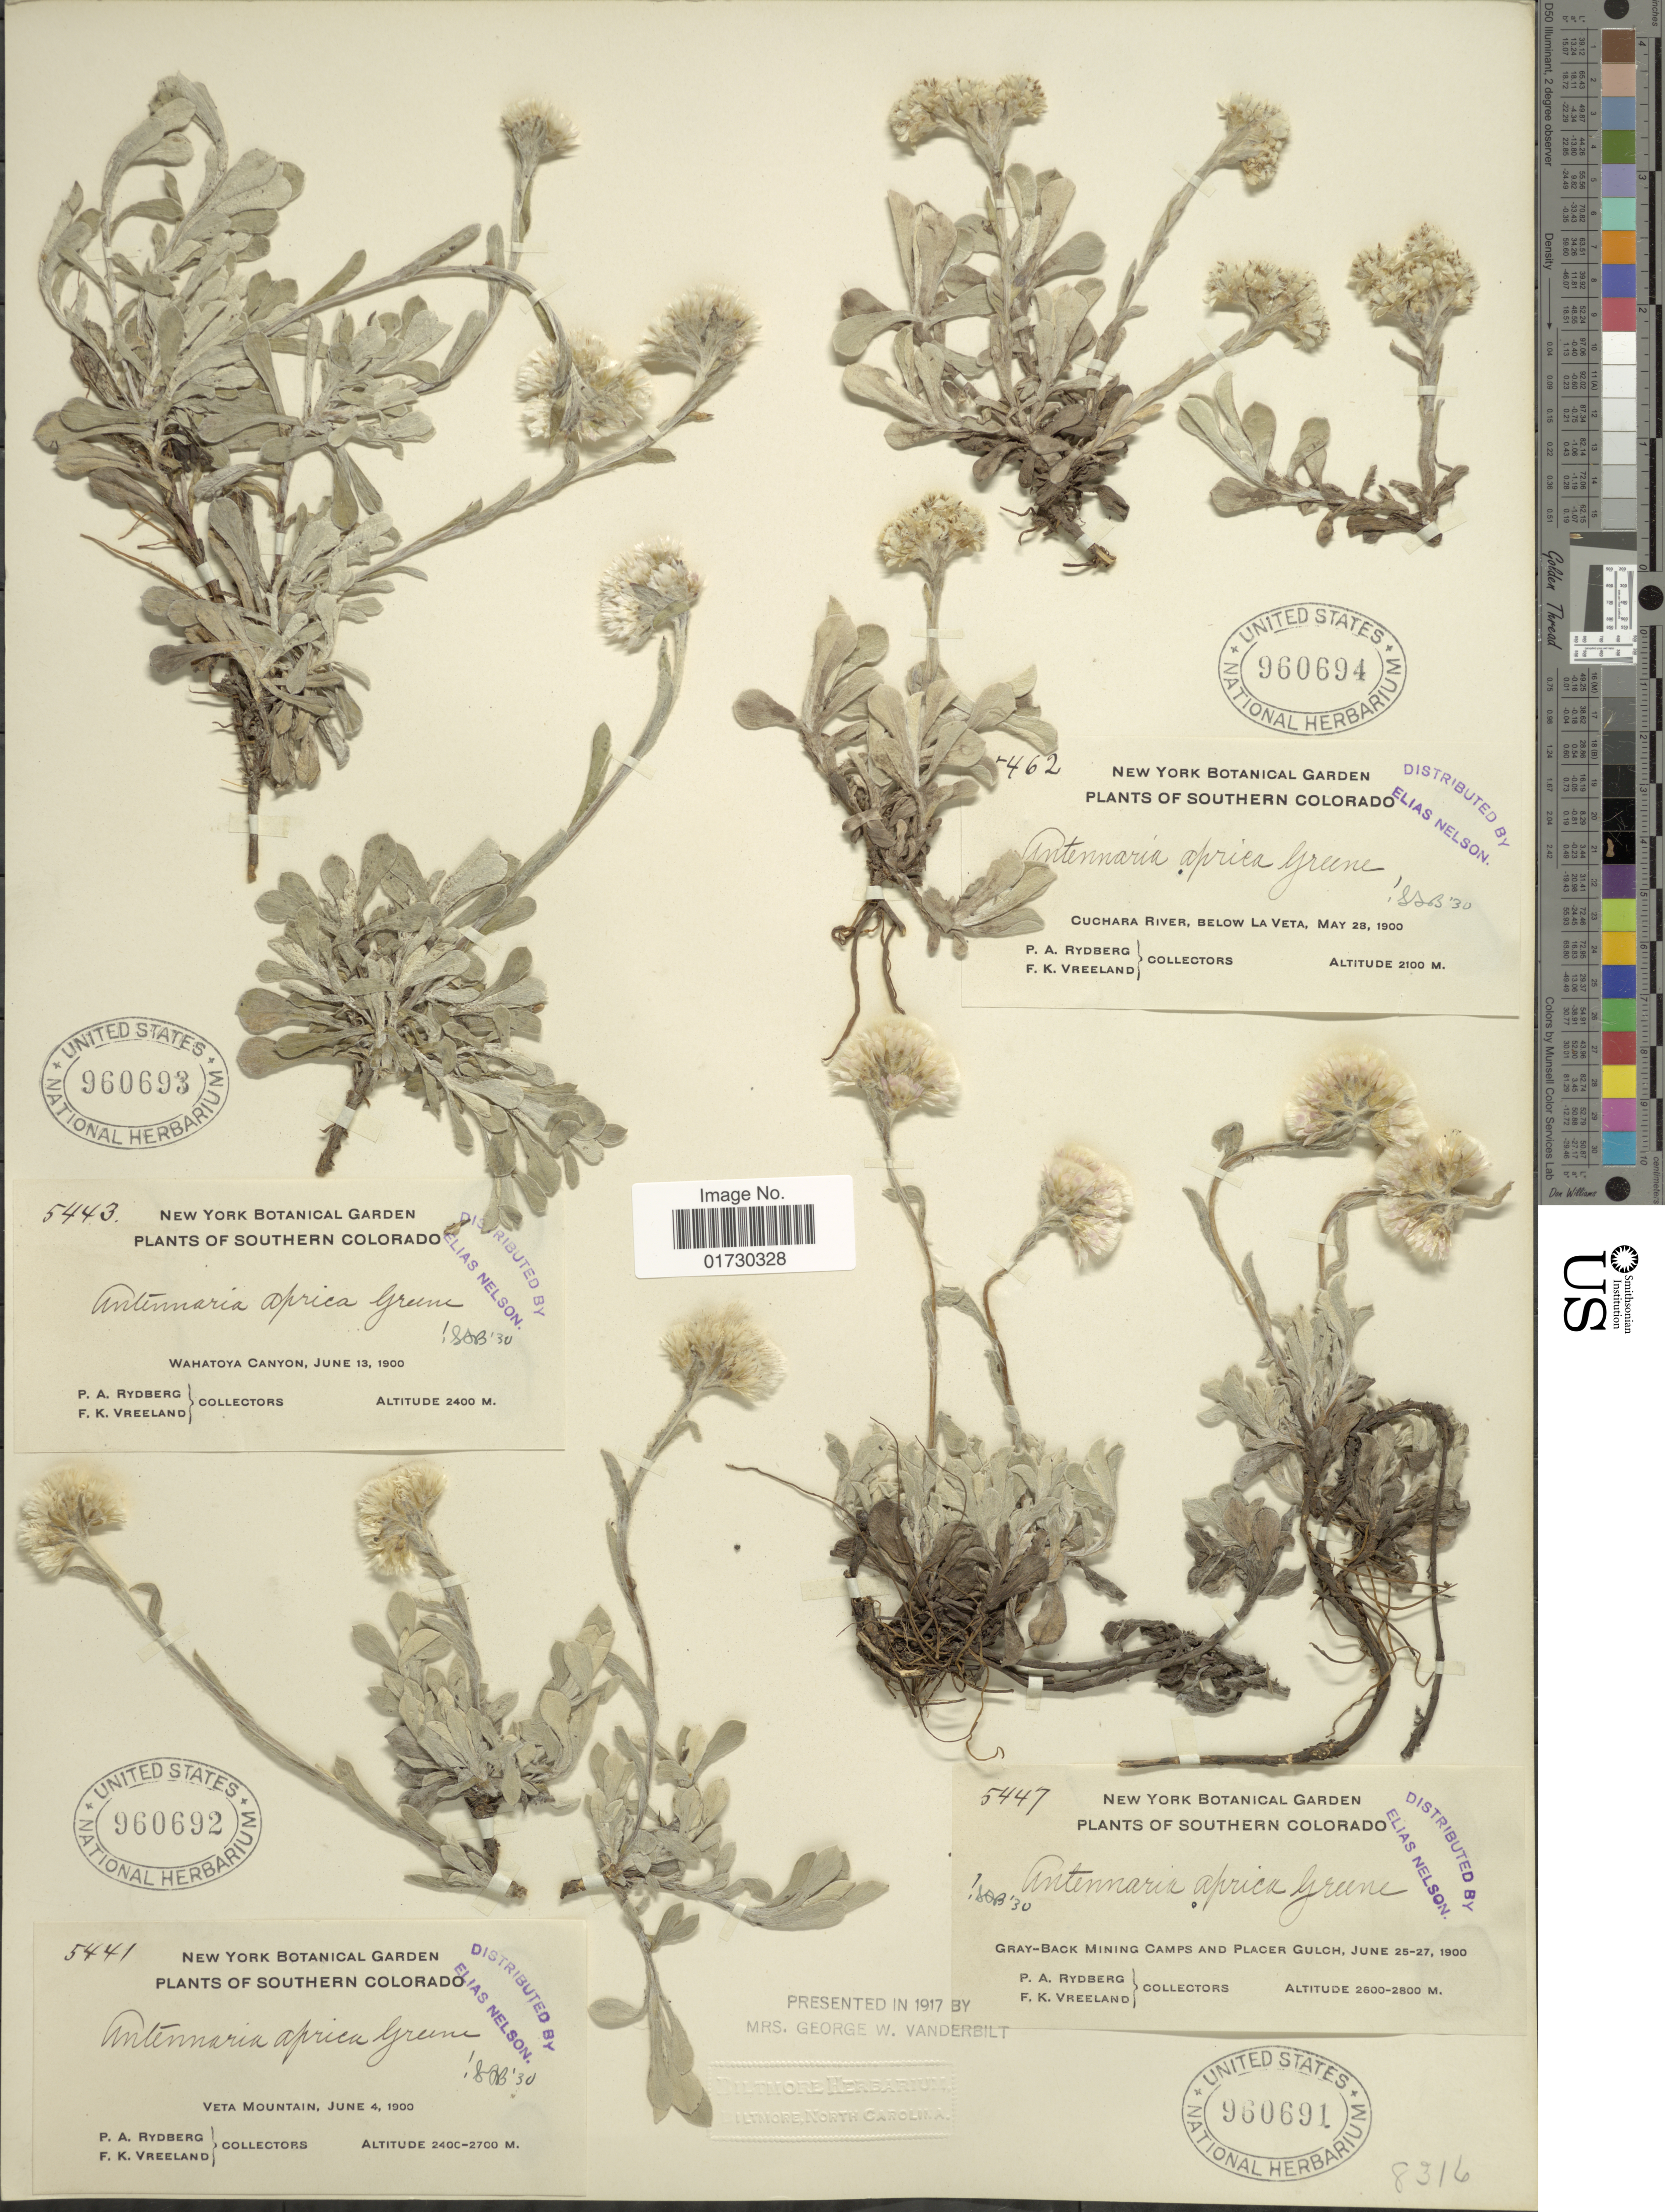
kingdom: Plantae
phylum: Tracheophyta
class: Magnoliopsida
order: Asterales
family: Asteraceae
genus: Antennaria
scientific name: Antennaria aprica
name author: Greene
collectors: P. A. Rydberg & F. Vreeland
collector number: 5443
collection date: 1900-06-13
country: United States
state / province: Colorado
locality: Southern Colorado, Wahatoya Canyon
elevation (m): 2400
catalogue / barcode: US 960693-2